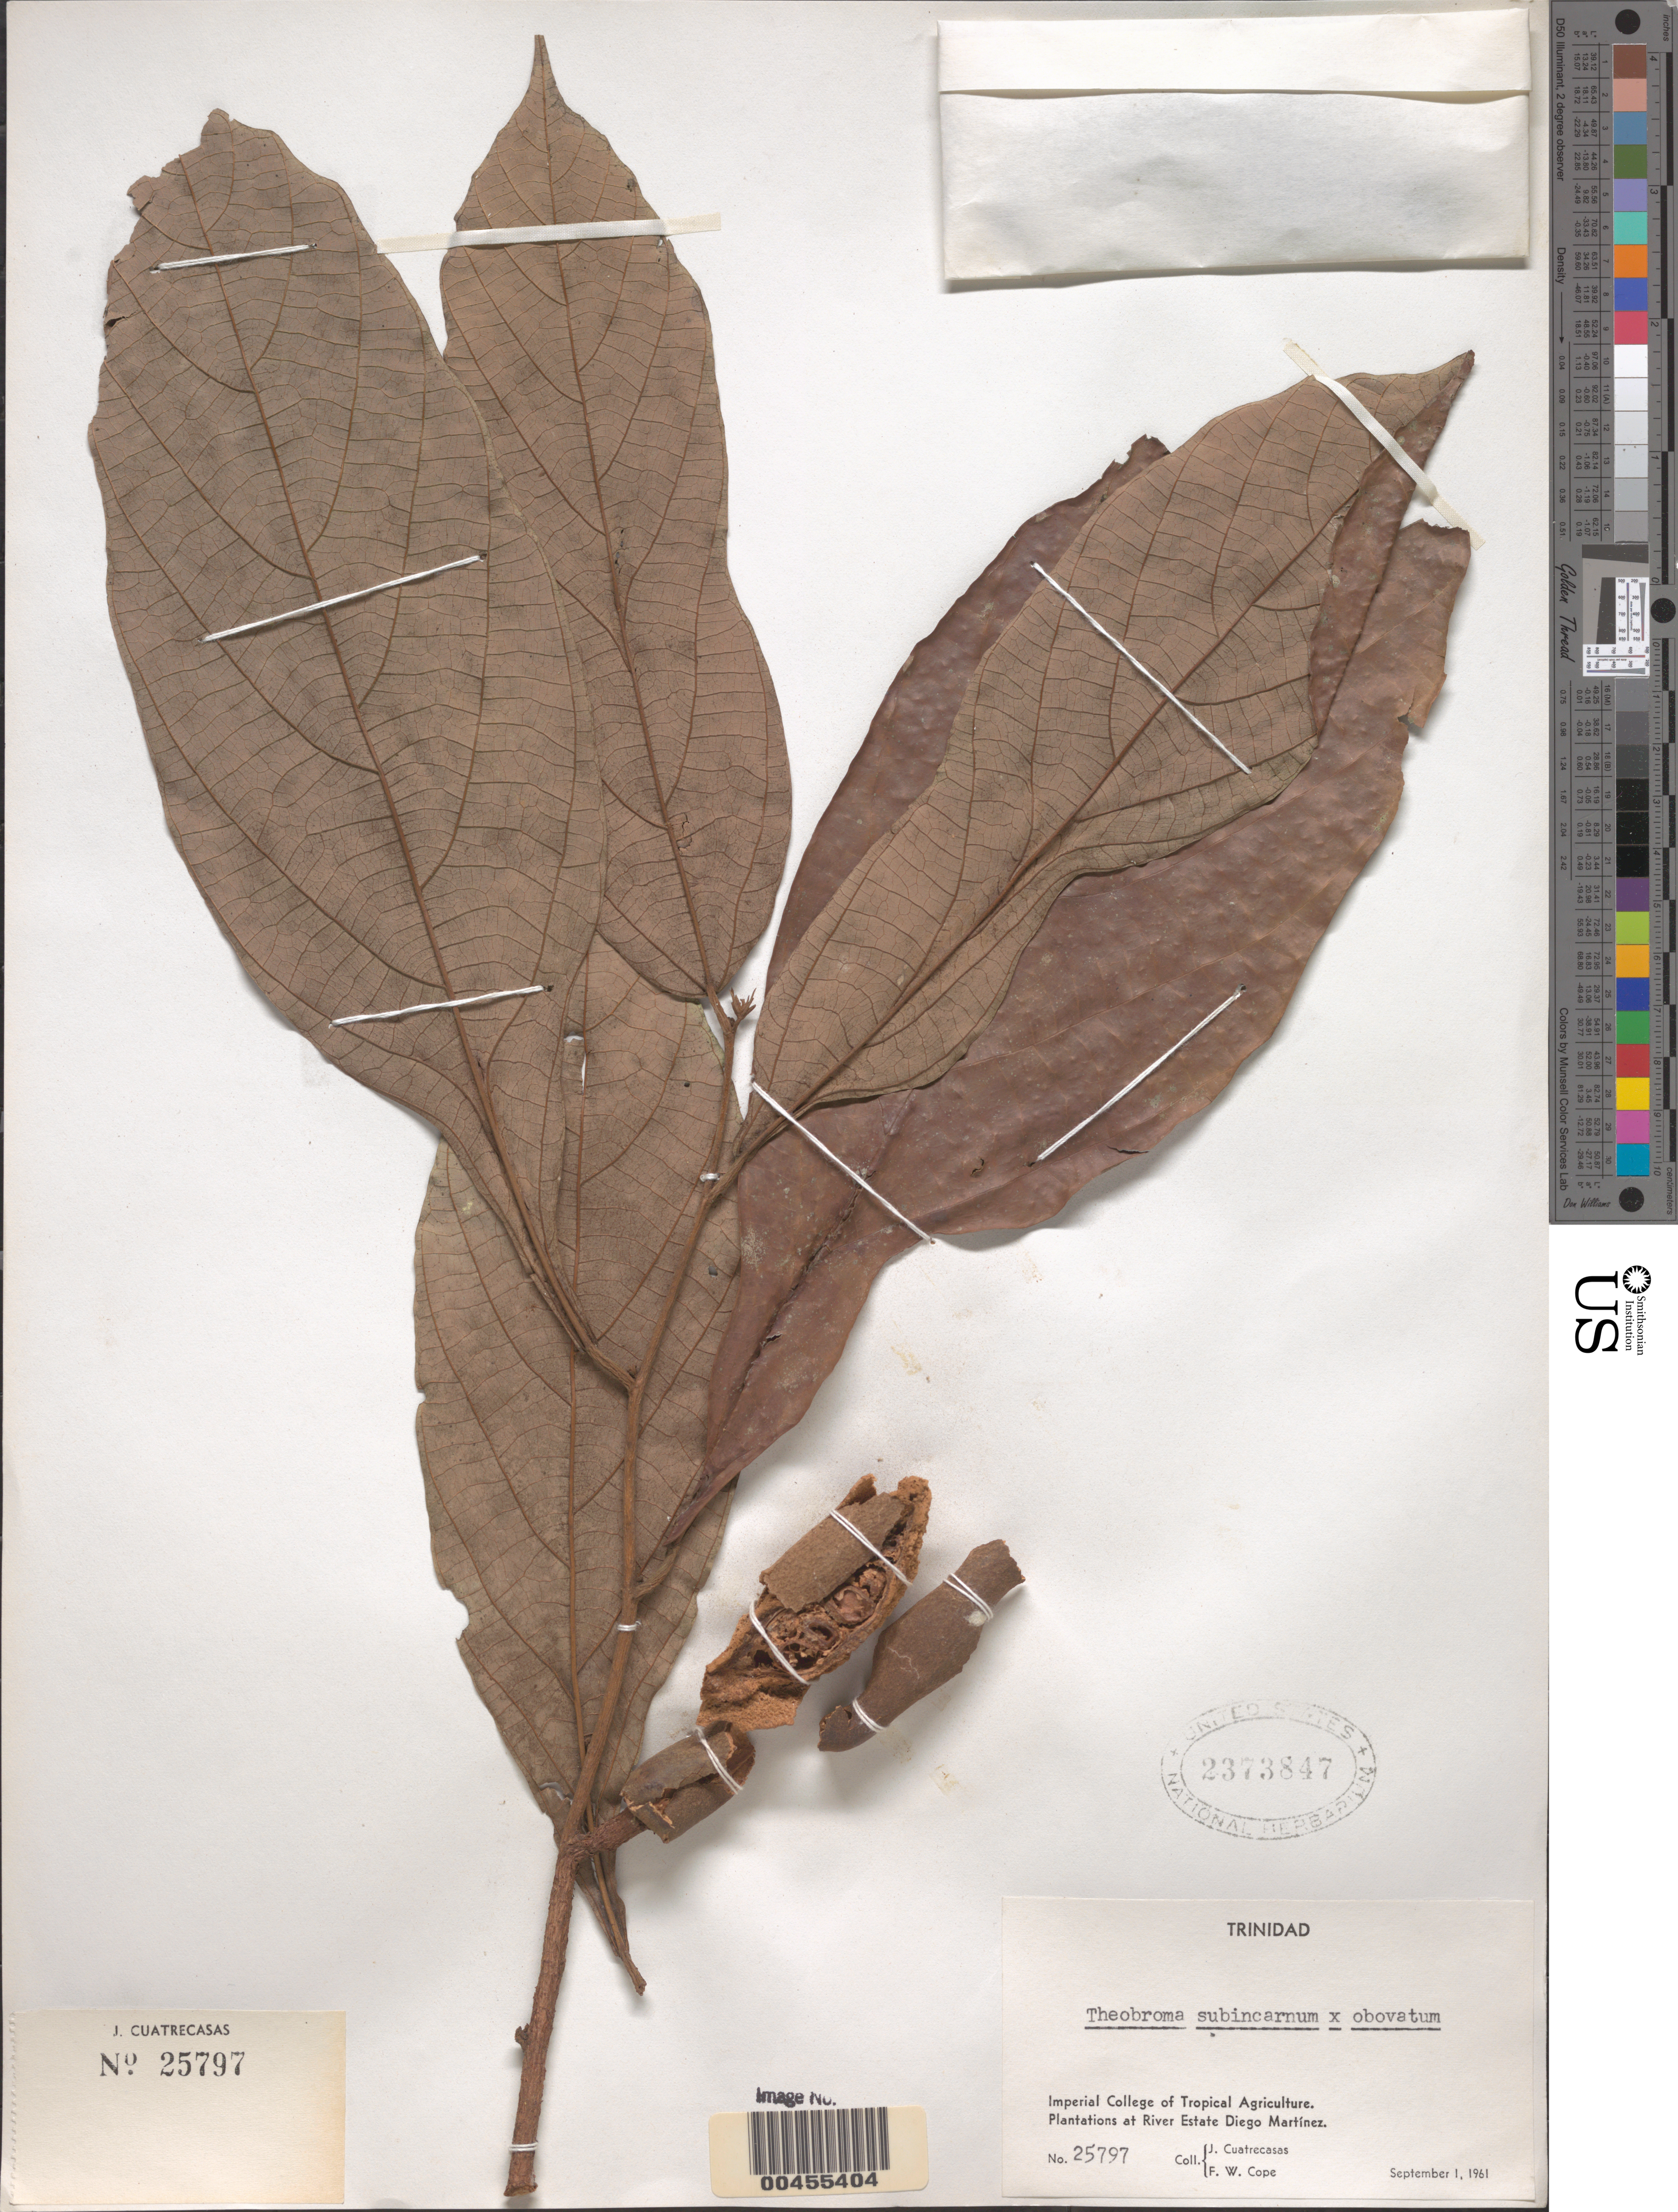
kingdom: Plantae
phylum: Tracheophyta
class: Magnoliopsida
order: Malvales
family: Malvaceae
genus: Theobroma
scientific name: Theobroma subincanum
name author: Mart.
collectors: J. Cuatrecasas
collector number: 25797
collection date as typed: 01 Sep 1961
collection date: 1961-09-01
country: Trinidad and Tobago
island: Trinidad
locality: Imperial College of Tropical Agriculture. Plantations as River Estate Diego Martínez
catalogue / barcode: US 2373847